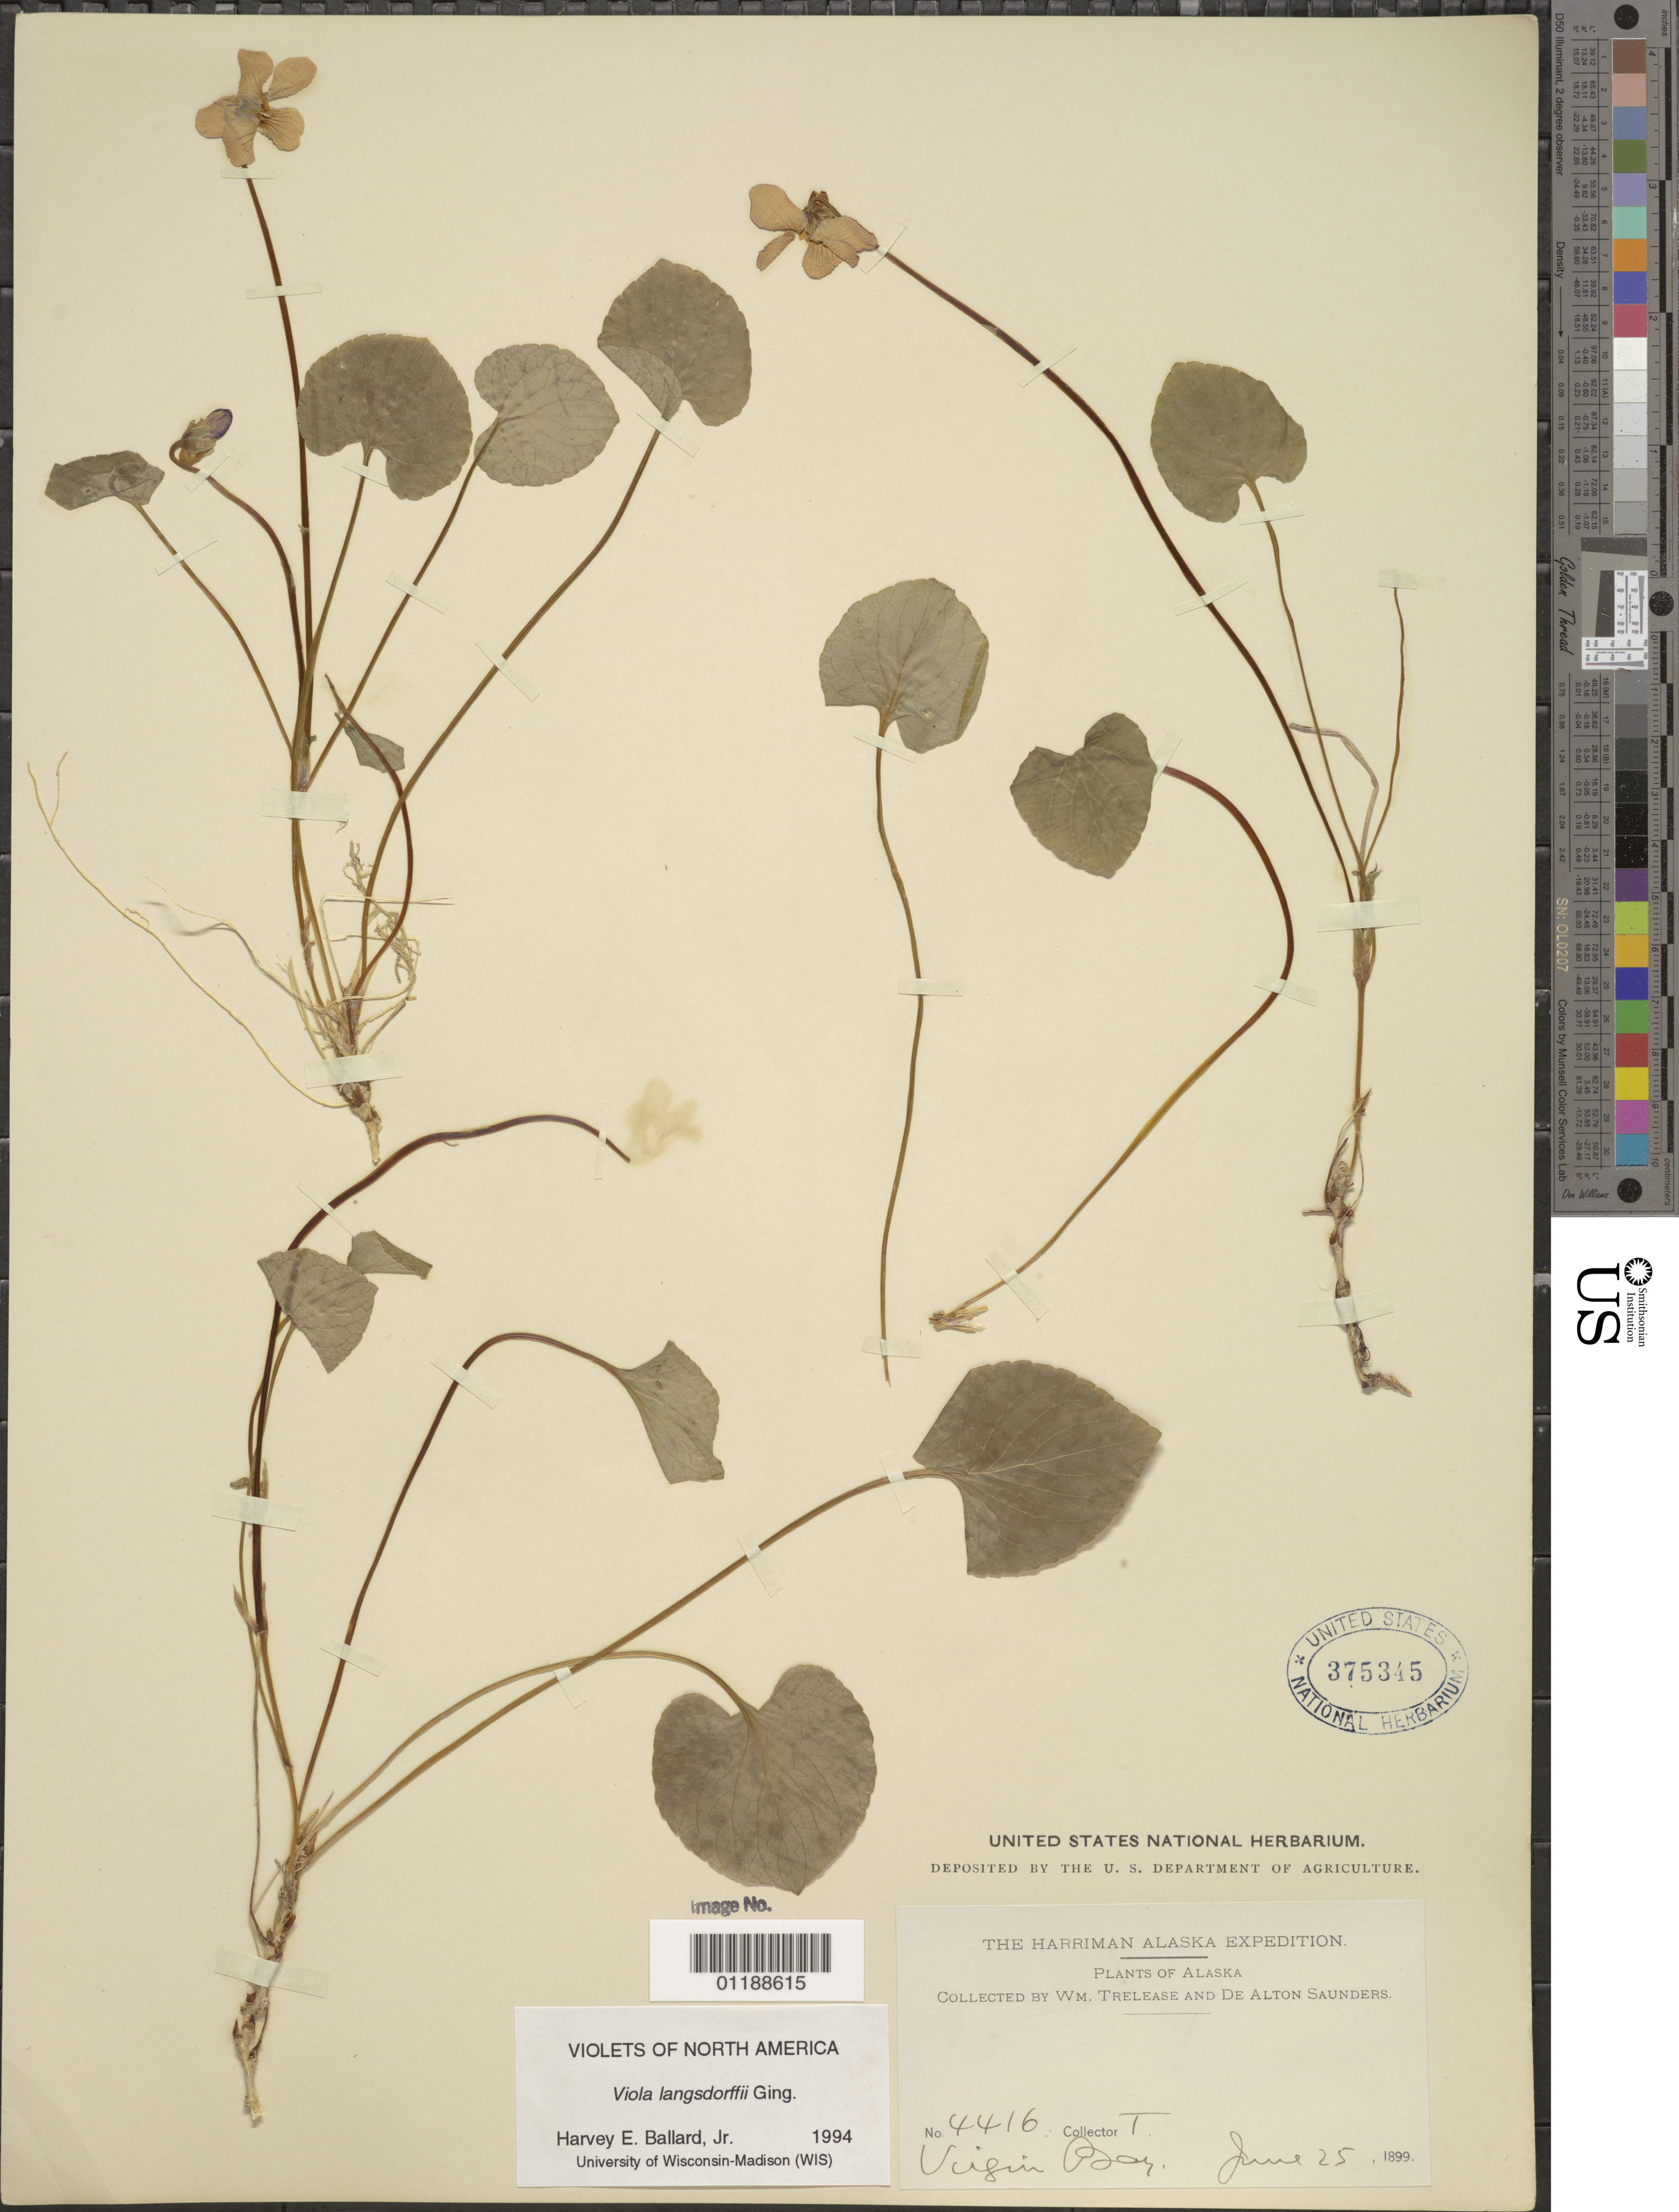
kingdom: Plantae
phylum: Tracheophyta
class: Magnoliopsida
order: Malpighiales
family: Violaceae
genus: Viola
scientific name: Viola langsdorffii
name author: Fisch. ex Ging.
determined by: Ballard, Harvey E.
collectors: W. Trelease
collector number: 4416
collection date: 1899-06-25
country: United States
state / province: Alaska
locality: Virgin Bay.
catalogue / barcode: US 375345